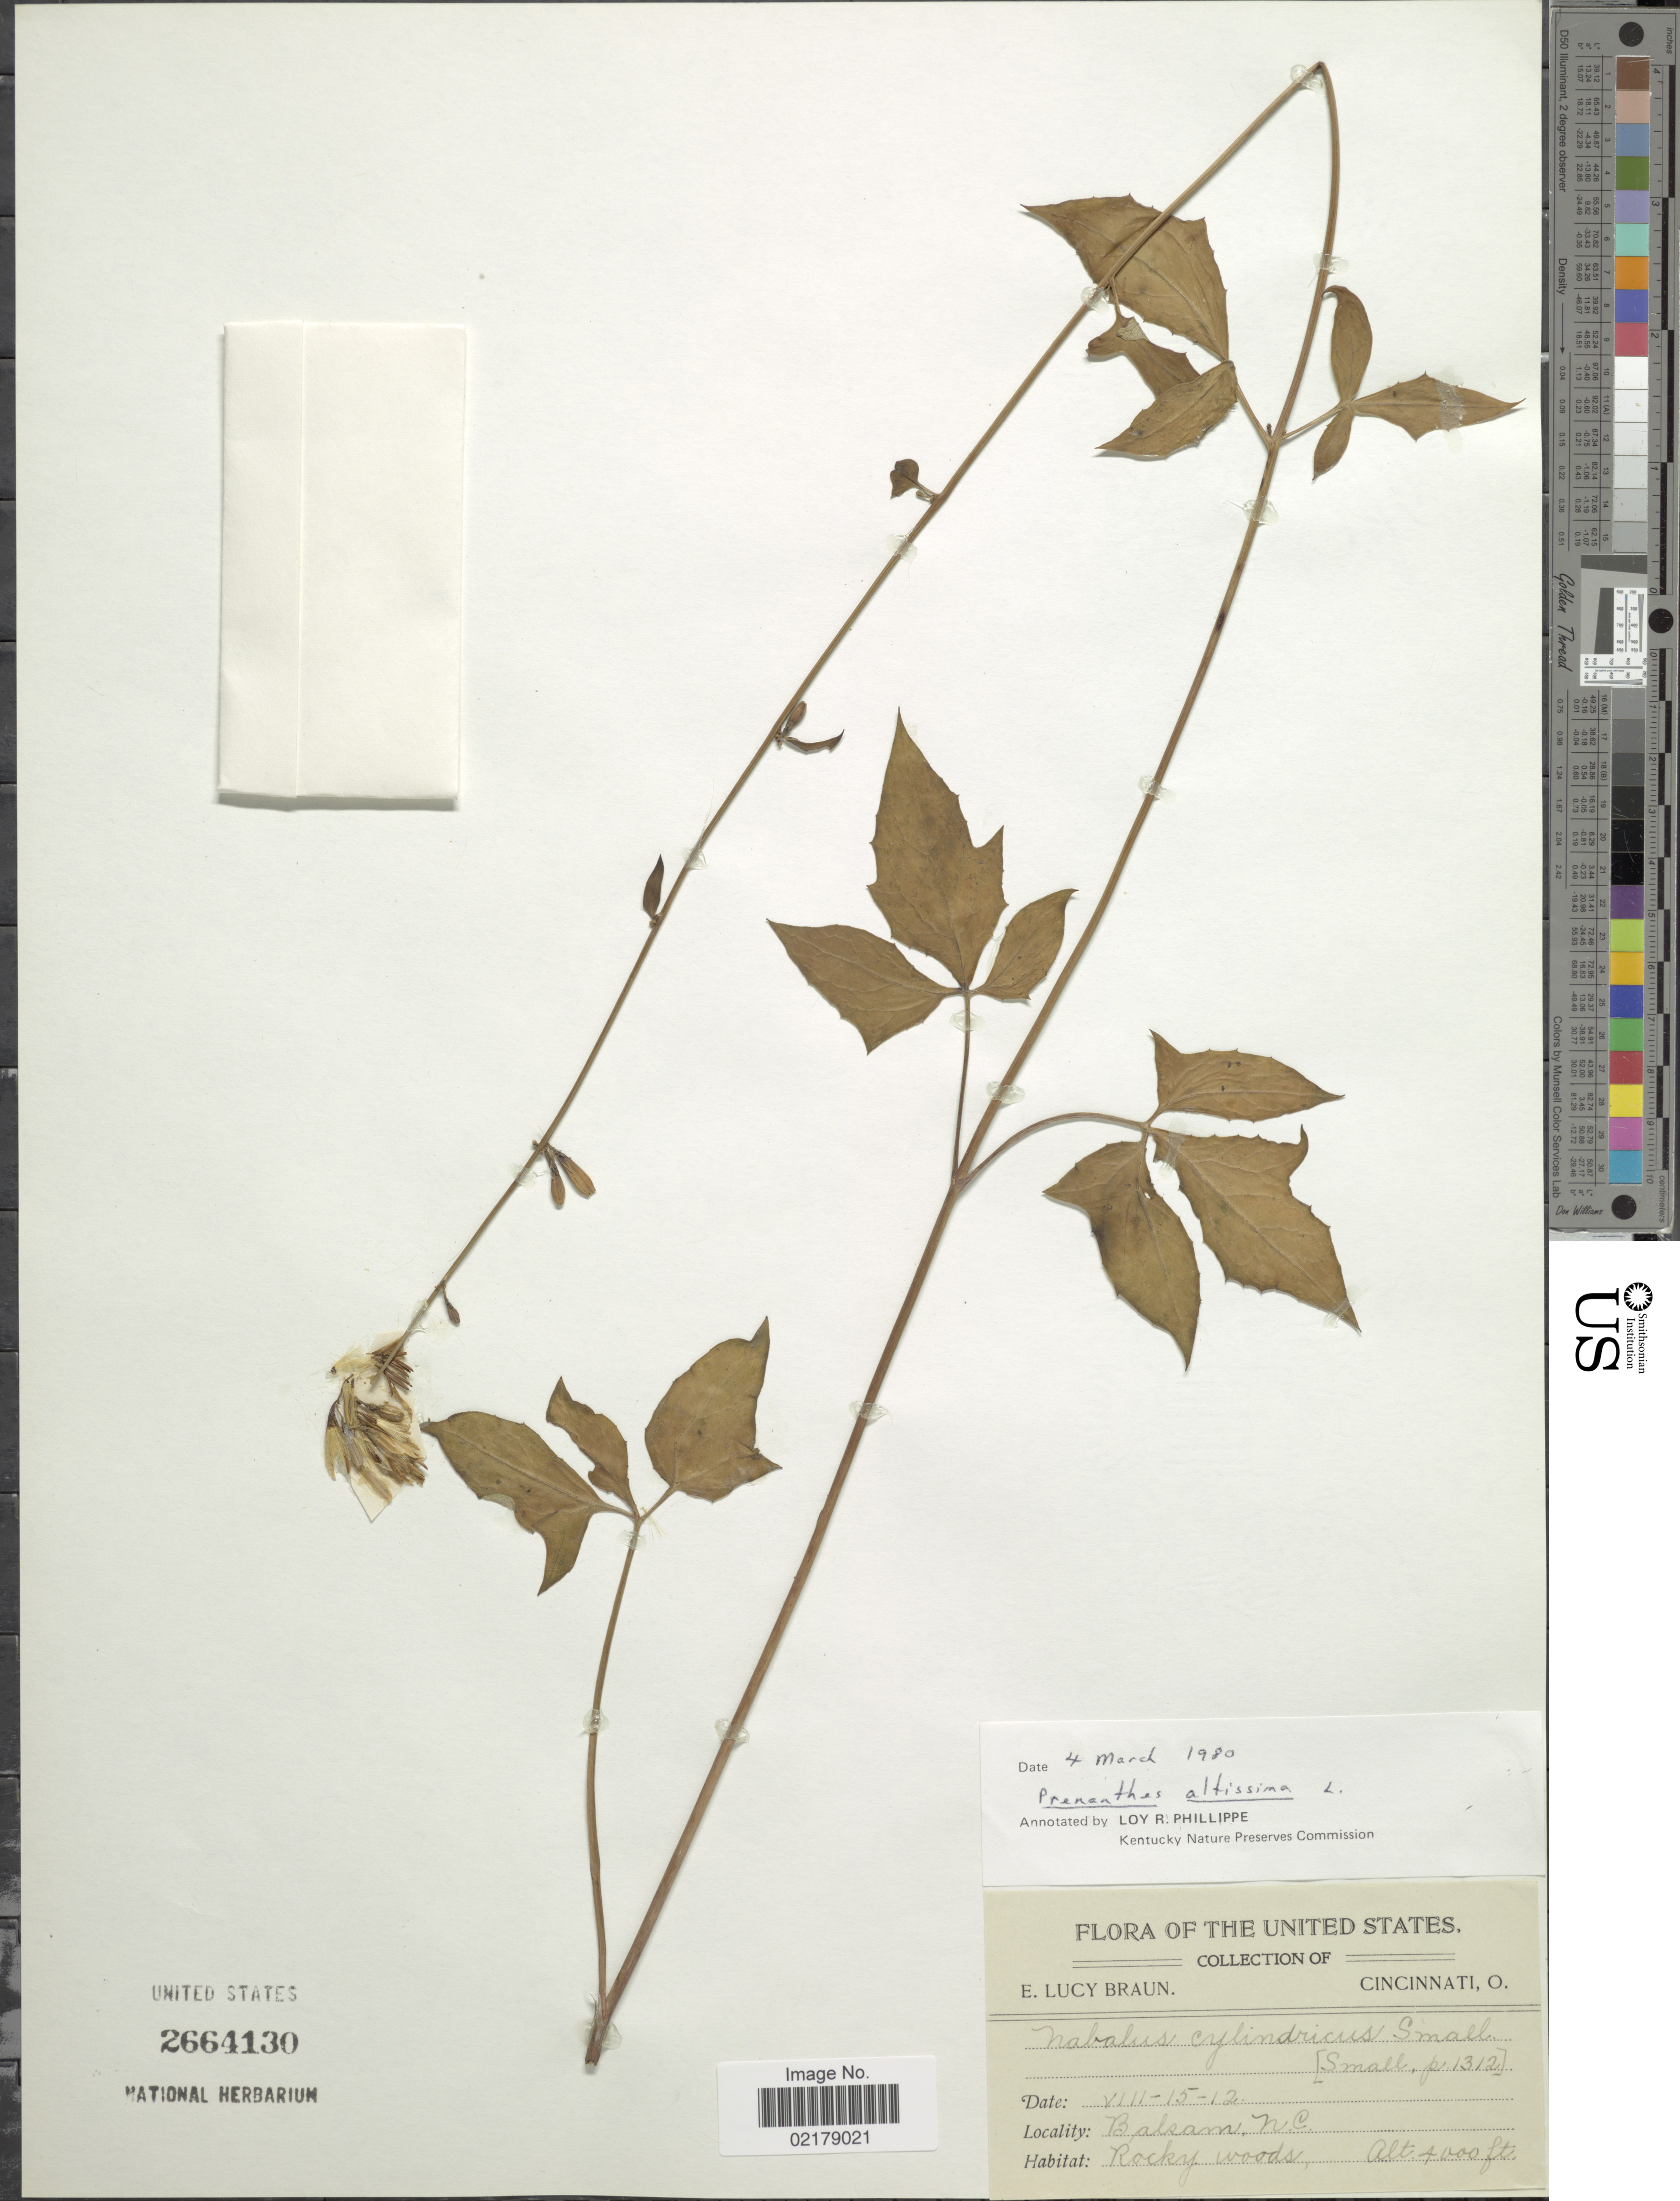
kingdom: Plantae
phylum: Tracheophyta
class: Magnoliopsida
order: Asterales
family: Asteraceae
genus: Nabalus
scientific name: Nabalus altissimus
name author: (L.) Hook.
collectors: E. L. Braun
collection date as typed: Transcribed d/m/y: 15/8/12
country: United States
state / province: North Carolina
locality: Balsam, Rocky woods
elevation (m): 1219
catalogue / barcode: US 2664130